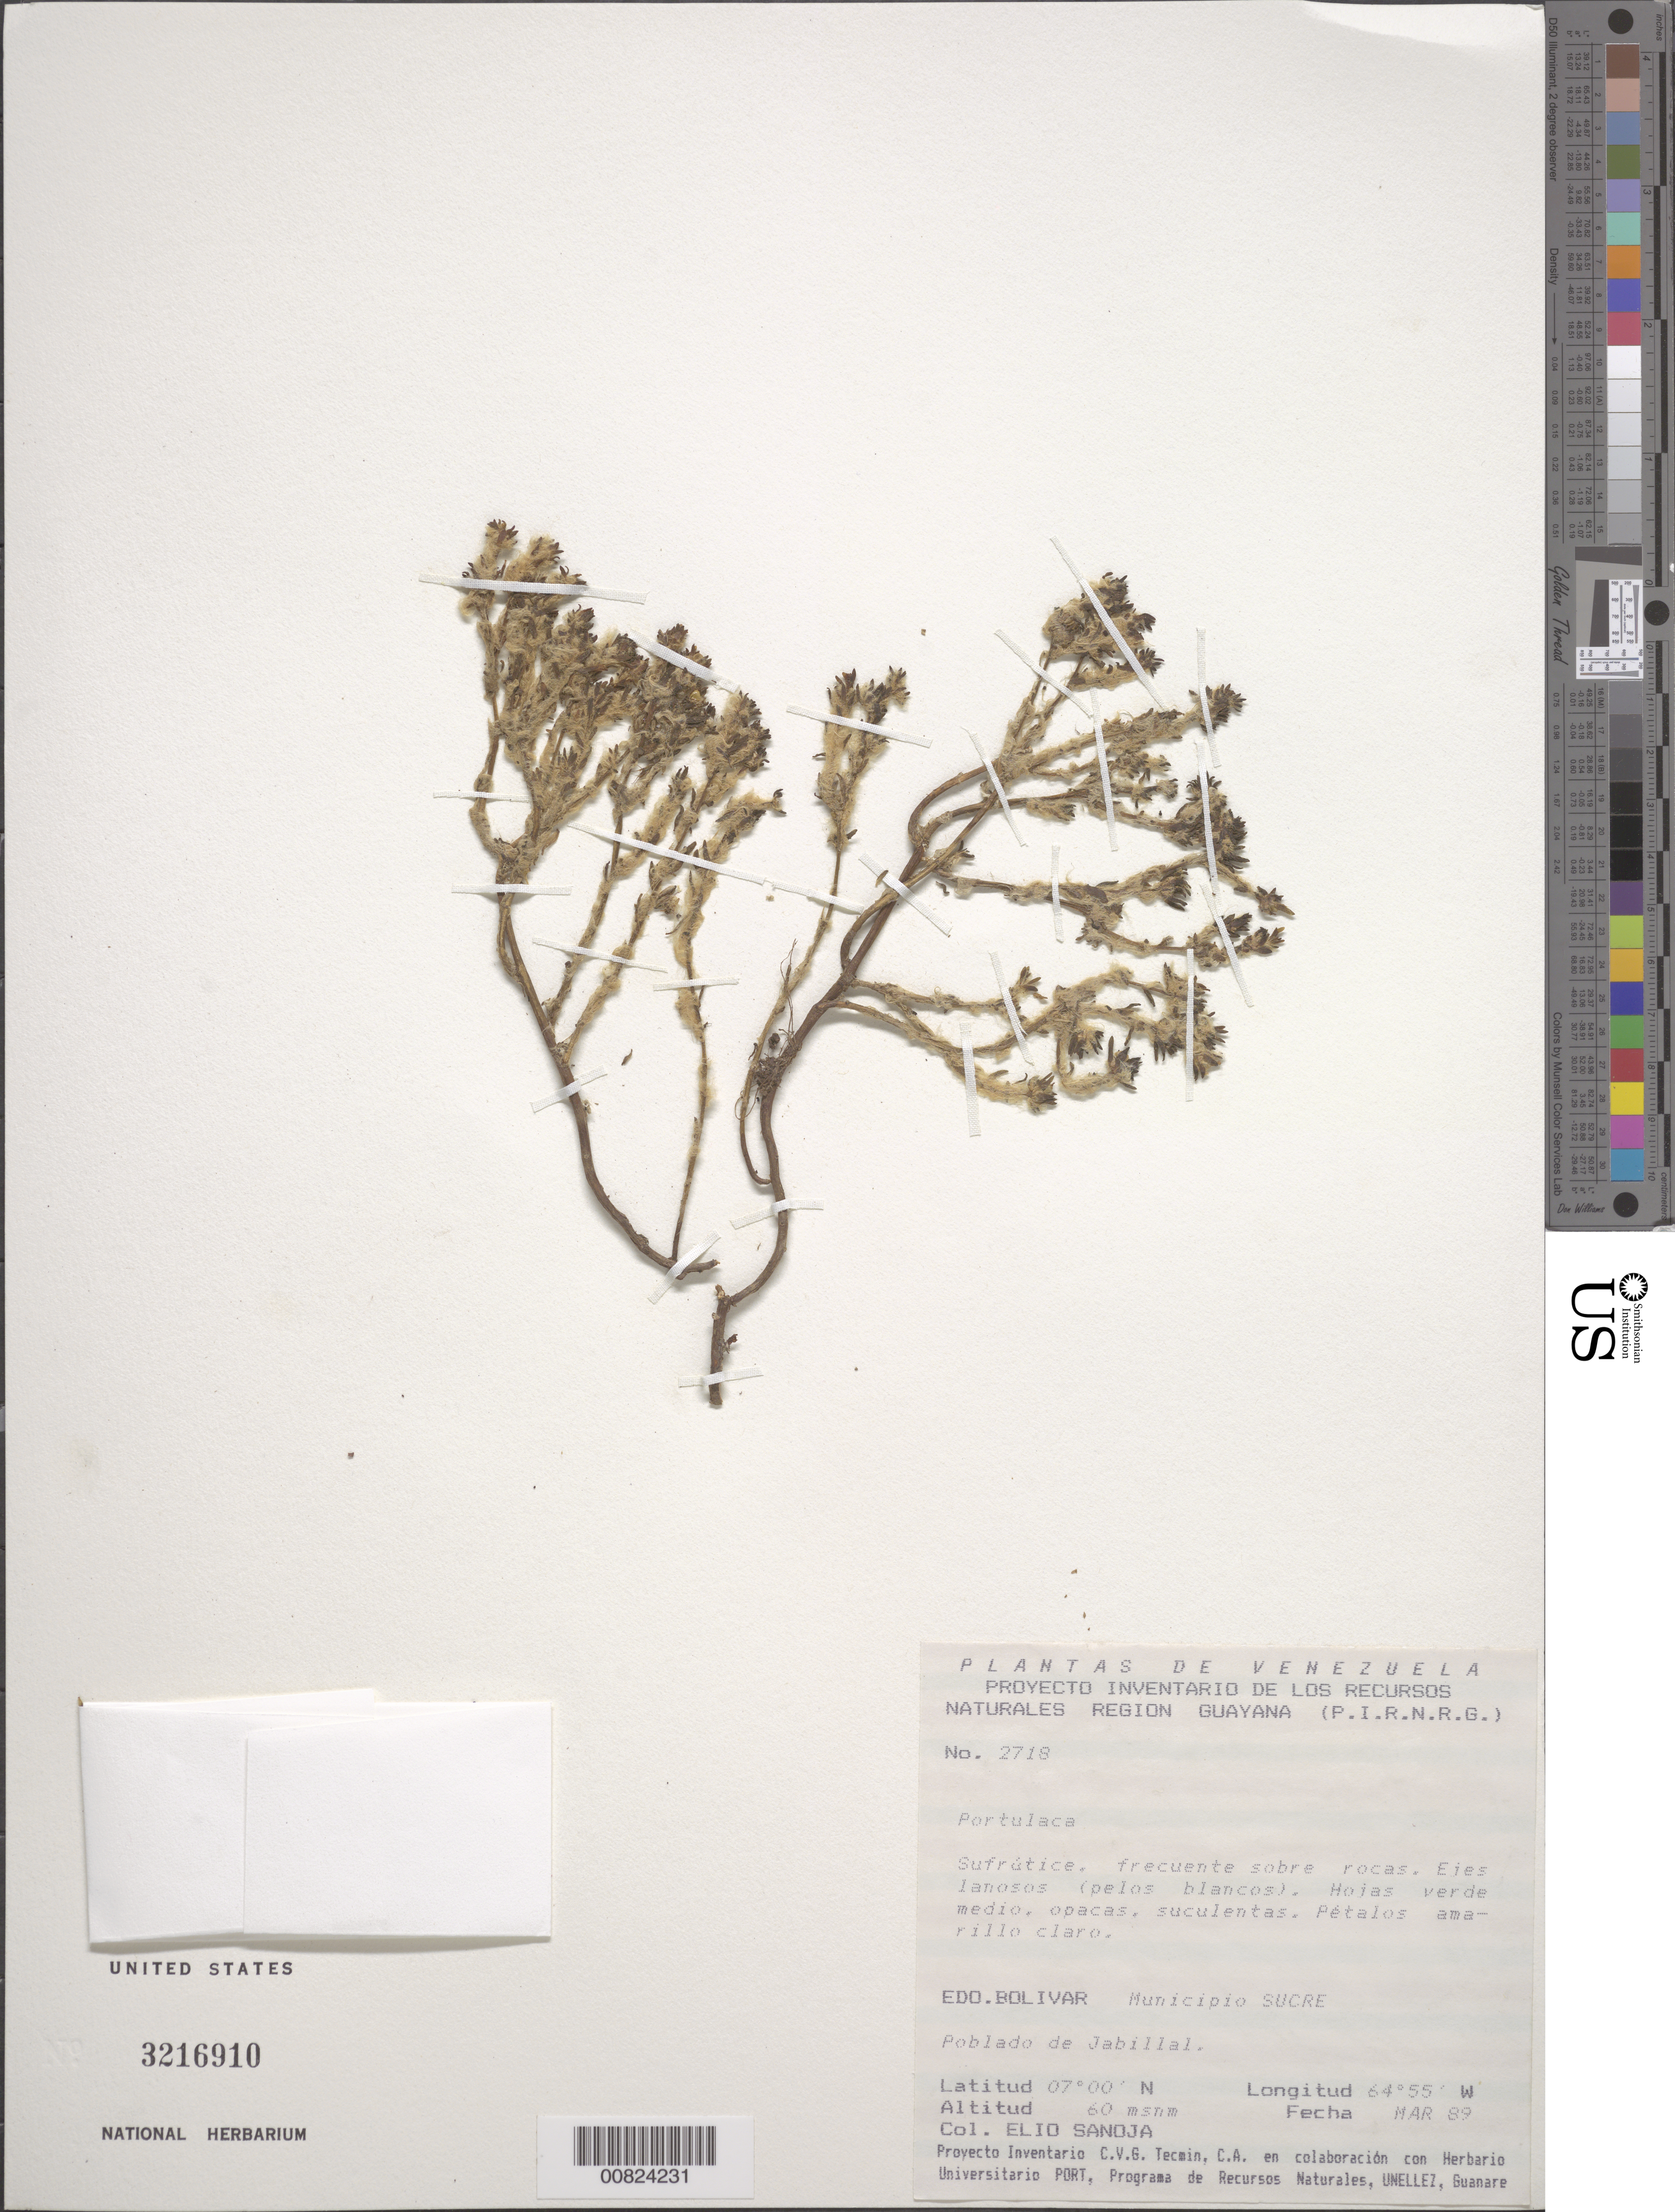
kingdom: Plantae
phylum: Tracheophyta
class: Magnoliopsida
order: Caryophyllales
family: Portulacaceae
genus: Portulaca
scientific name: Portulaca sp.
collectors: E. Sanoja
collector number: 2718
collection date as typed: Mar-89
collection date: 1989-03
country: Venezuela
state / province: Bolívar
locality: Mun. Sucre, alrededores del Poblado de Jabillal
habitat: Sobre rocas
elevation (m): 60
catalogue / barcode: US 3216910